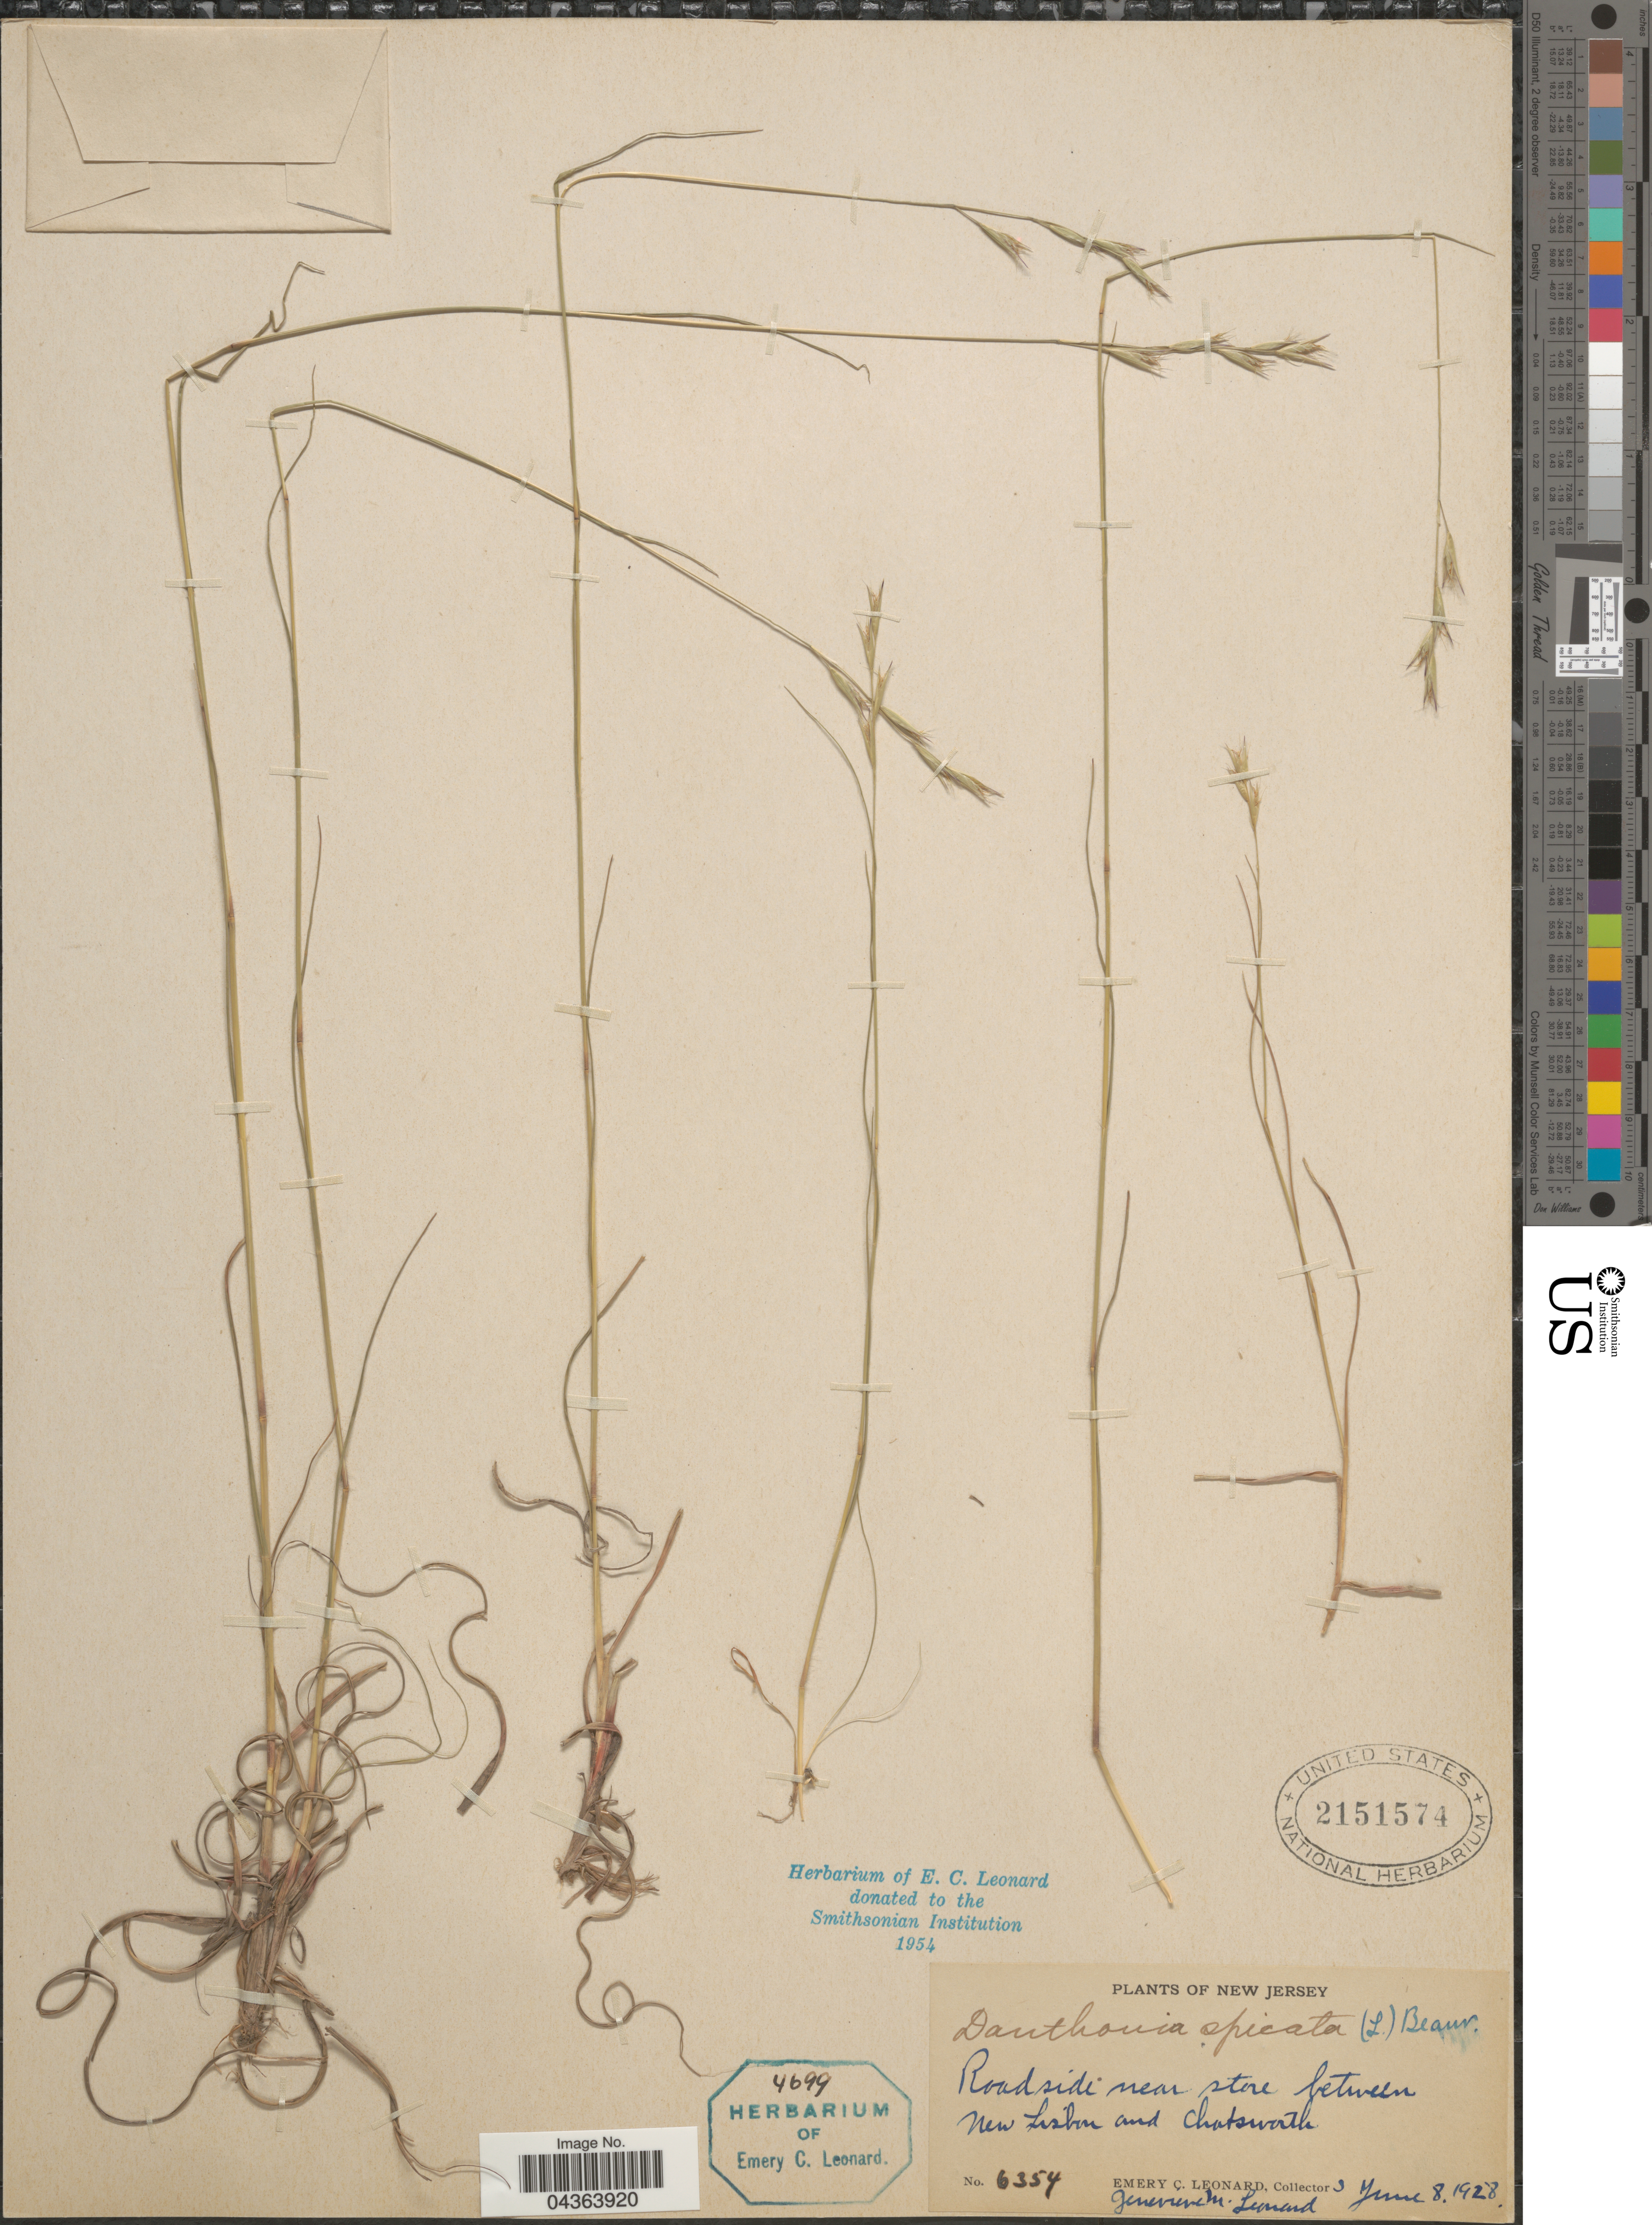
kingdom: Plantae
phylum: Tracheophyta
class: Liliopsida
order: Poales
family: Poaceae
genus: Danthonia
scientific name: Danthonia spicata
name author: (L.) P. Beauv. ex Roem. & Schult.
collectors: E. C. Leonard & G. M. Leonard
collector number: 6354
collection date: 1928-06-08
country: United States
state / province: New Jersey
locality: Roadside near store between New Lisbon and Chatsworth.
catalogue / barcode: US 2151574